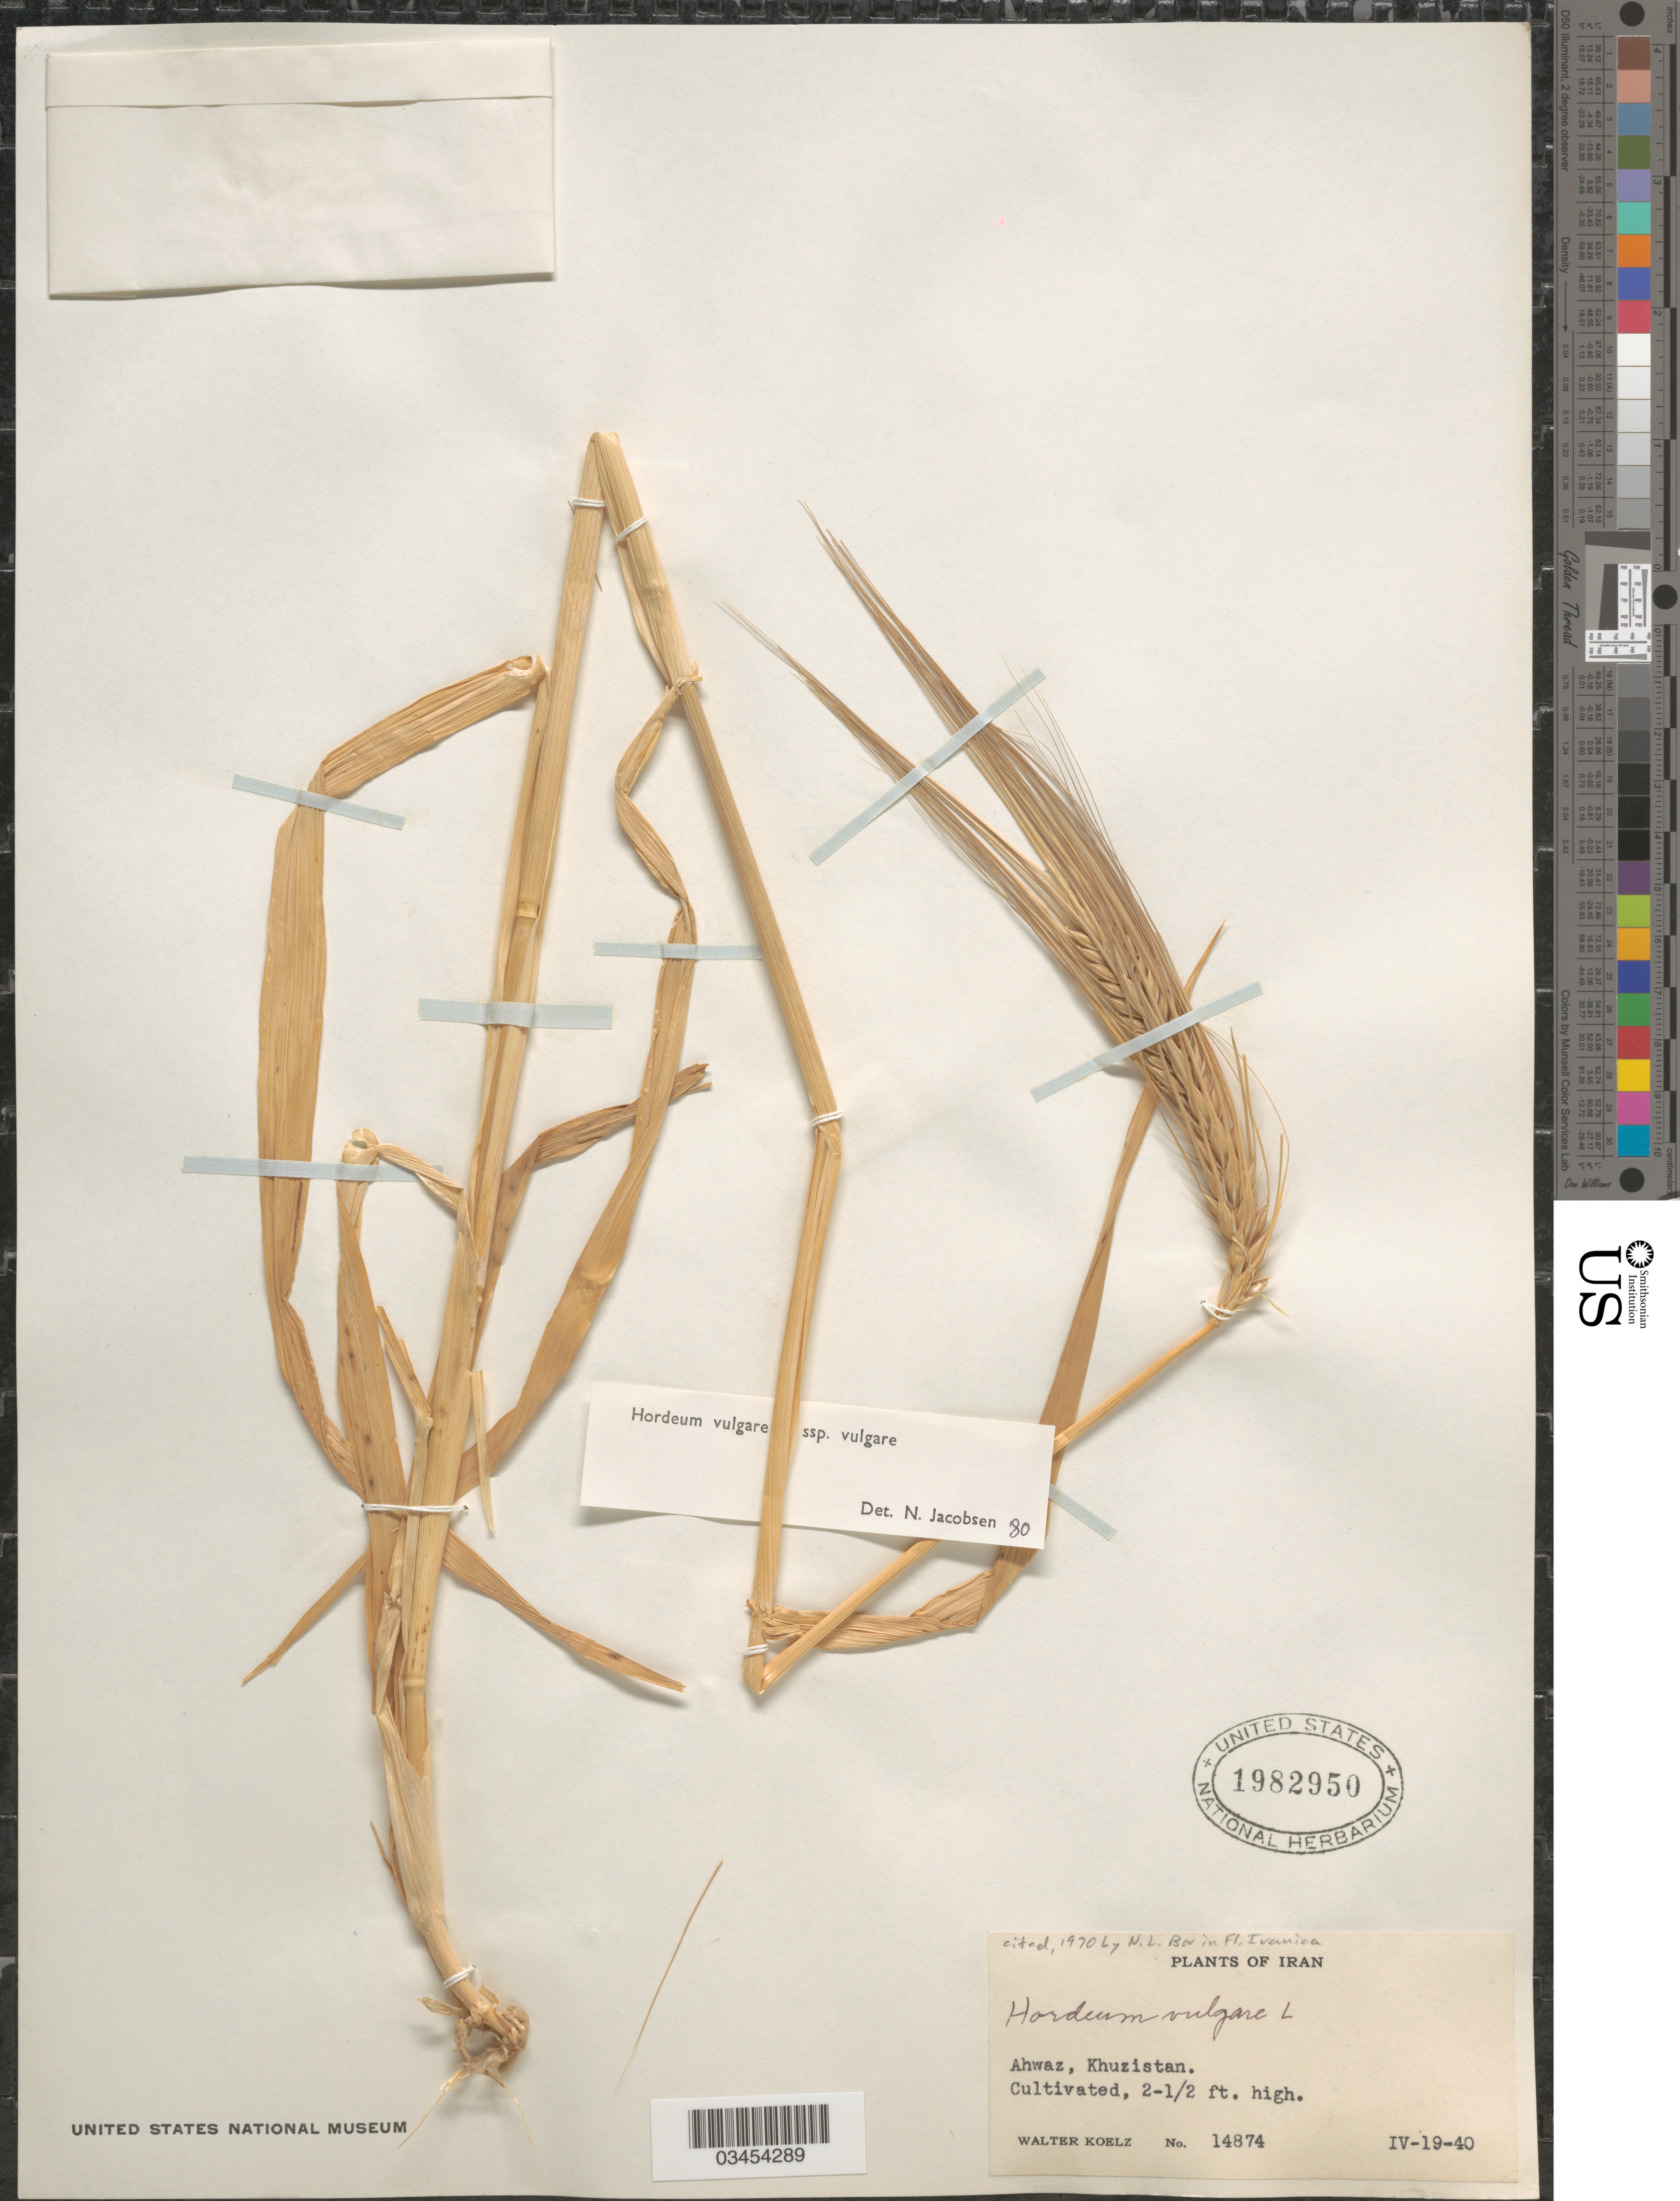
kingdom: Plantae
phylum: Tracheophyta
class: Liliopsida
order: Poales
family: Poaceae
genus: Hordeum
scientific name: Hordeum vulgare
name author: L.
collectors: W. N. Koelz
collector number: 14874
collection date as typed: Transcribed d/m/y: 19/4/40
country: Iran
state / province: Khuzestan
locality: Ahwaz, Khuzistan.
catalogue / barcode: US 1982950